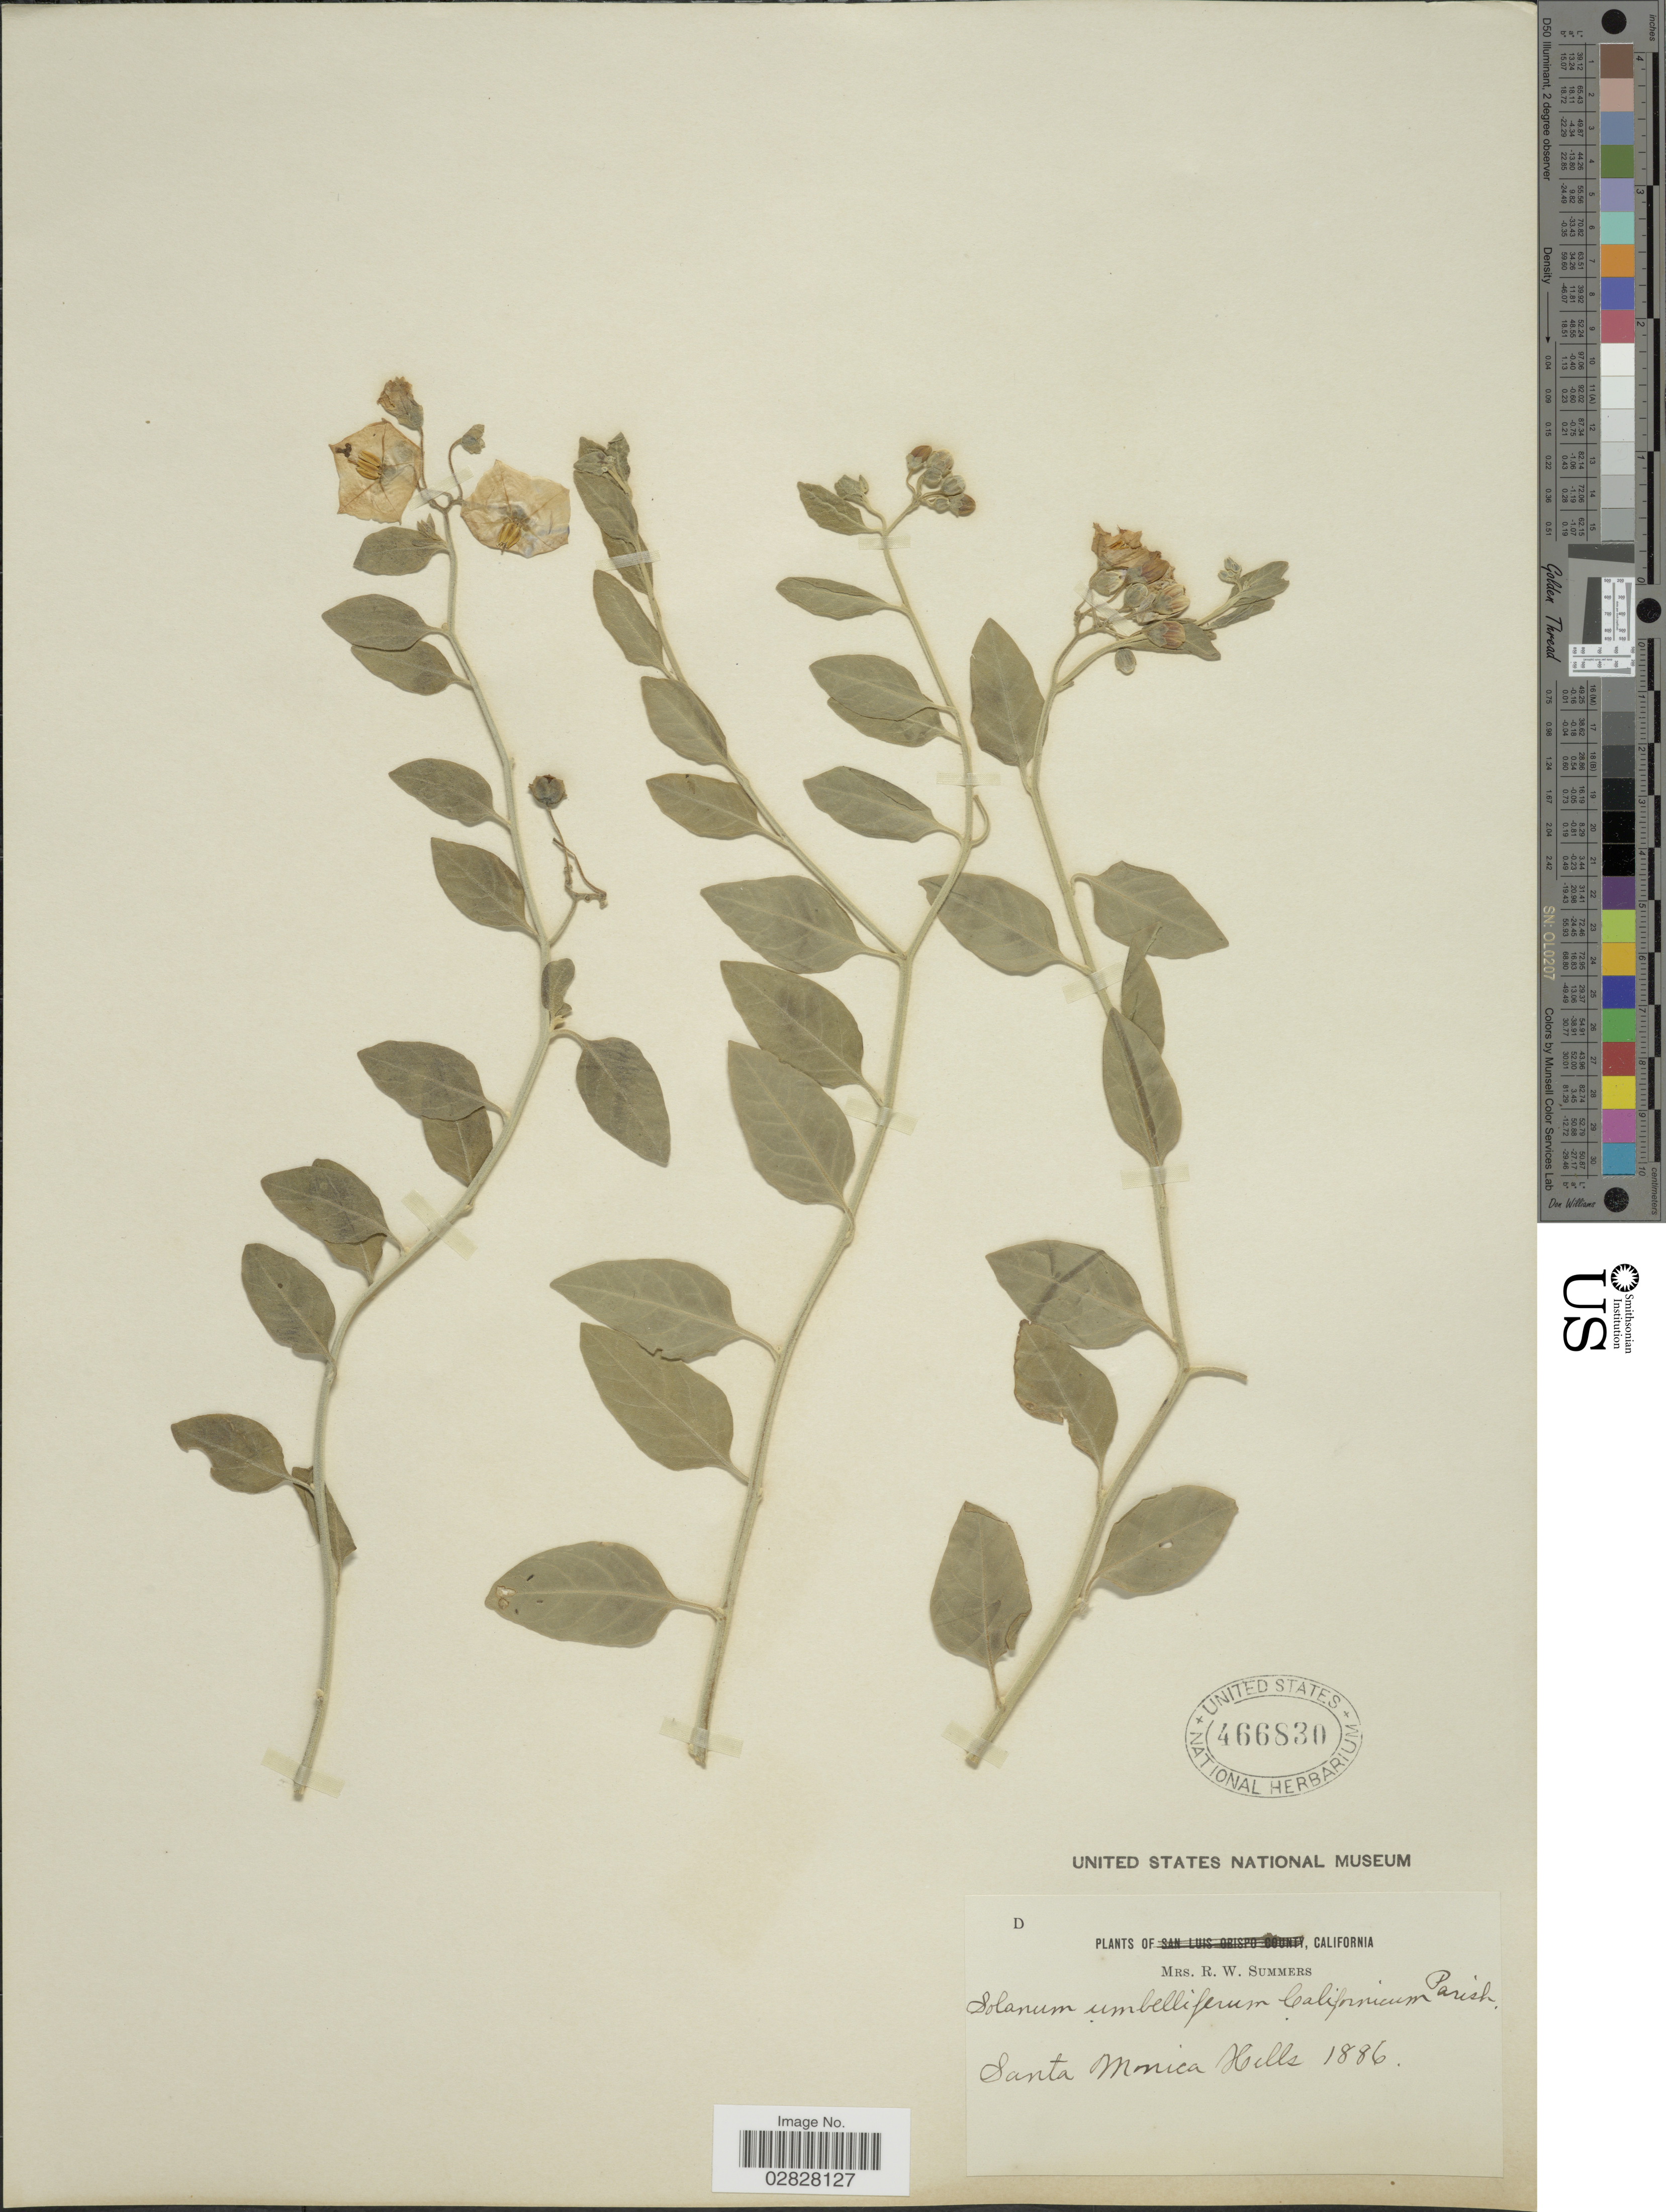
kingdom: Plantae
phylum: Tracheophyta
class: Magnoliopsida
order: Solanales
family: Solanaceae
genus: Solanum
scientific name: Solanum californicum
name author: Dunal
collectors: R. Summers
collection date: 1886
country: United States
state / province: California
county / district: Los Angeles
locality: Santa Monica Hills.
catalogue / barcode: US 466830